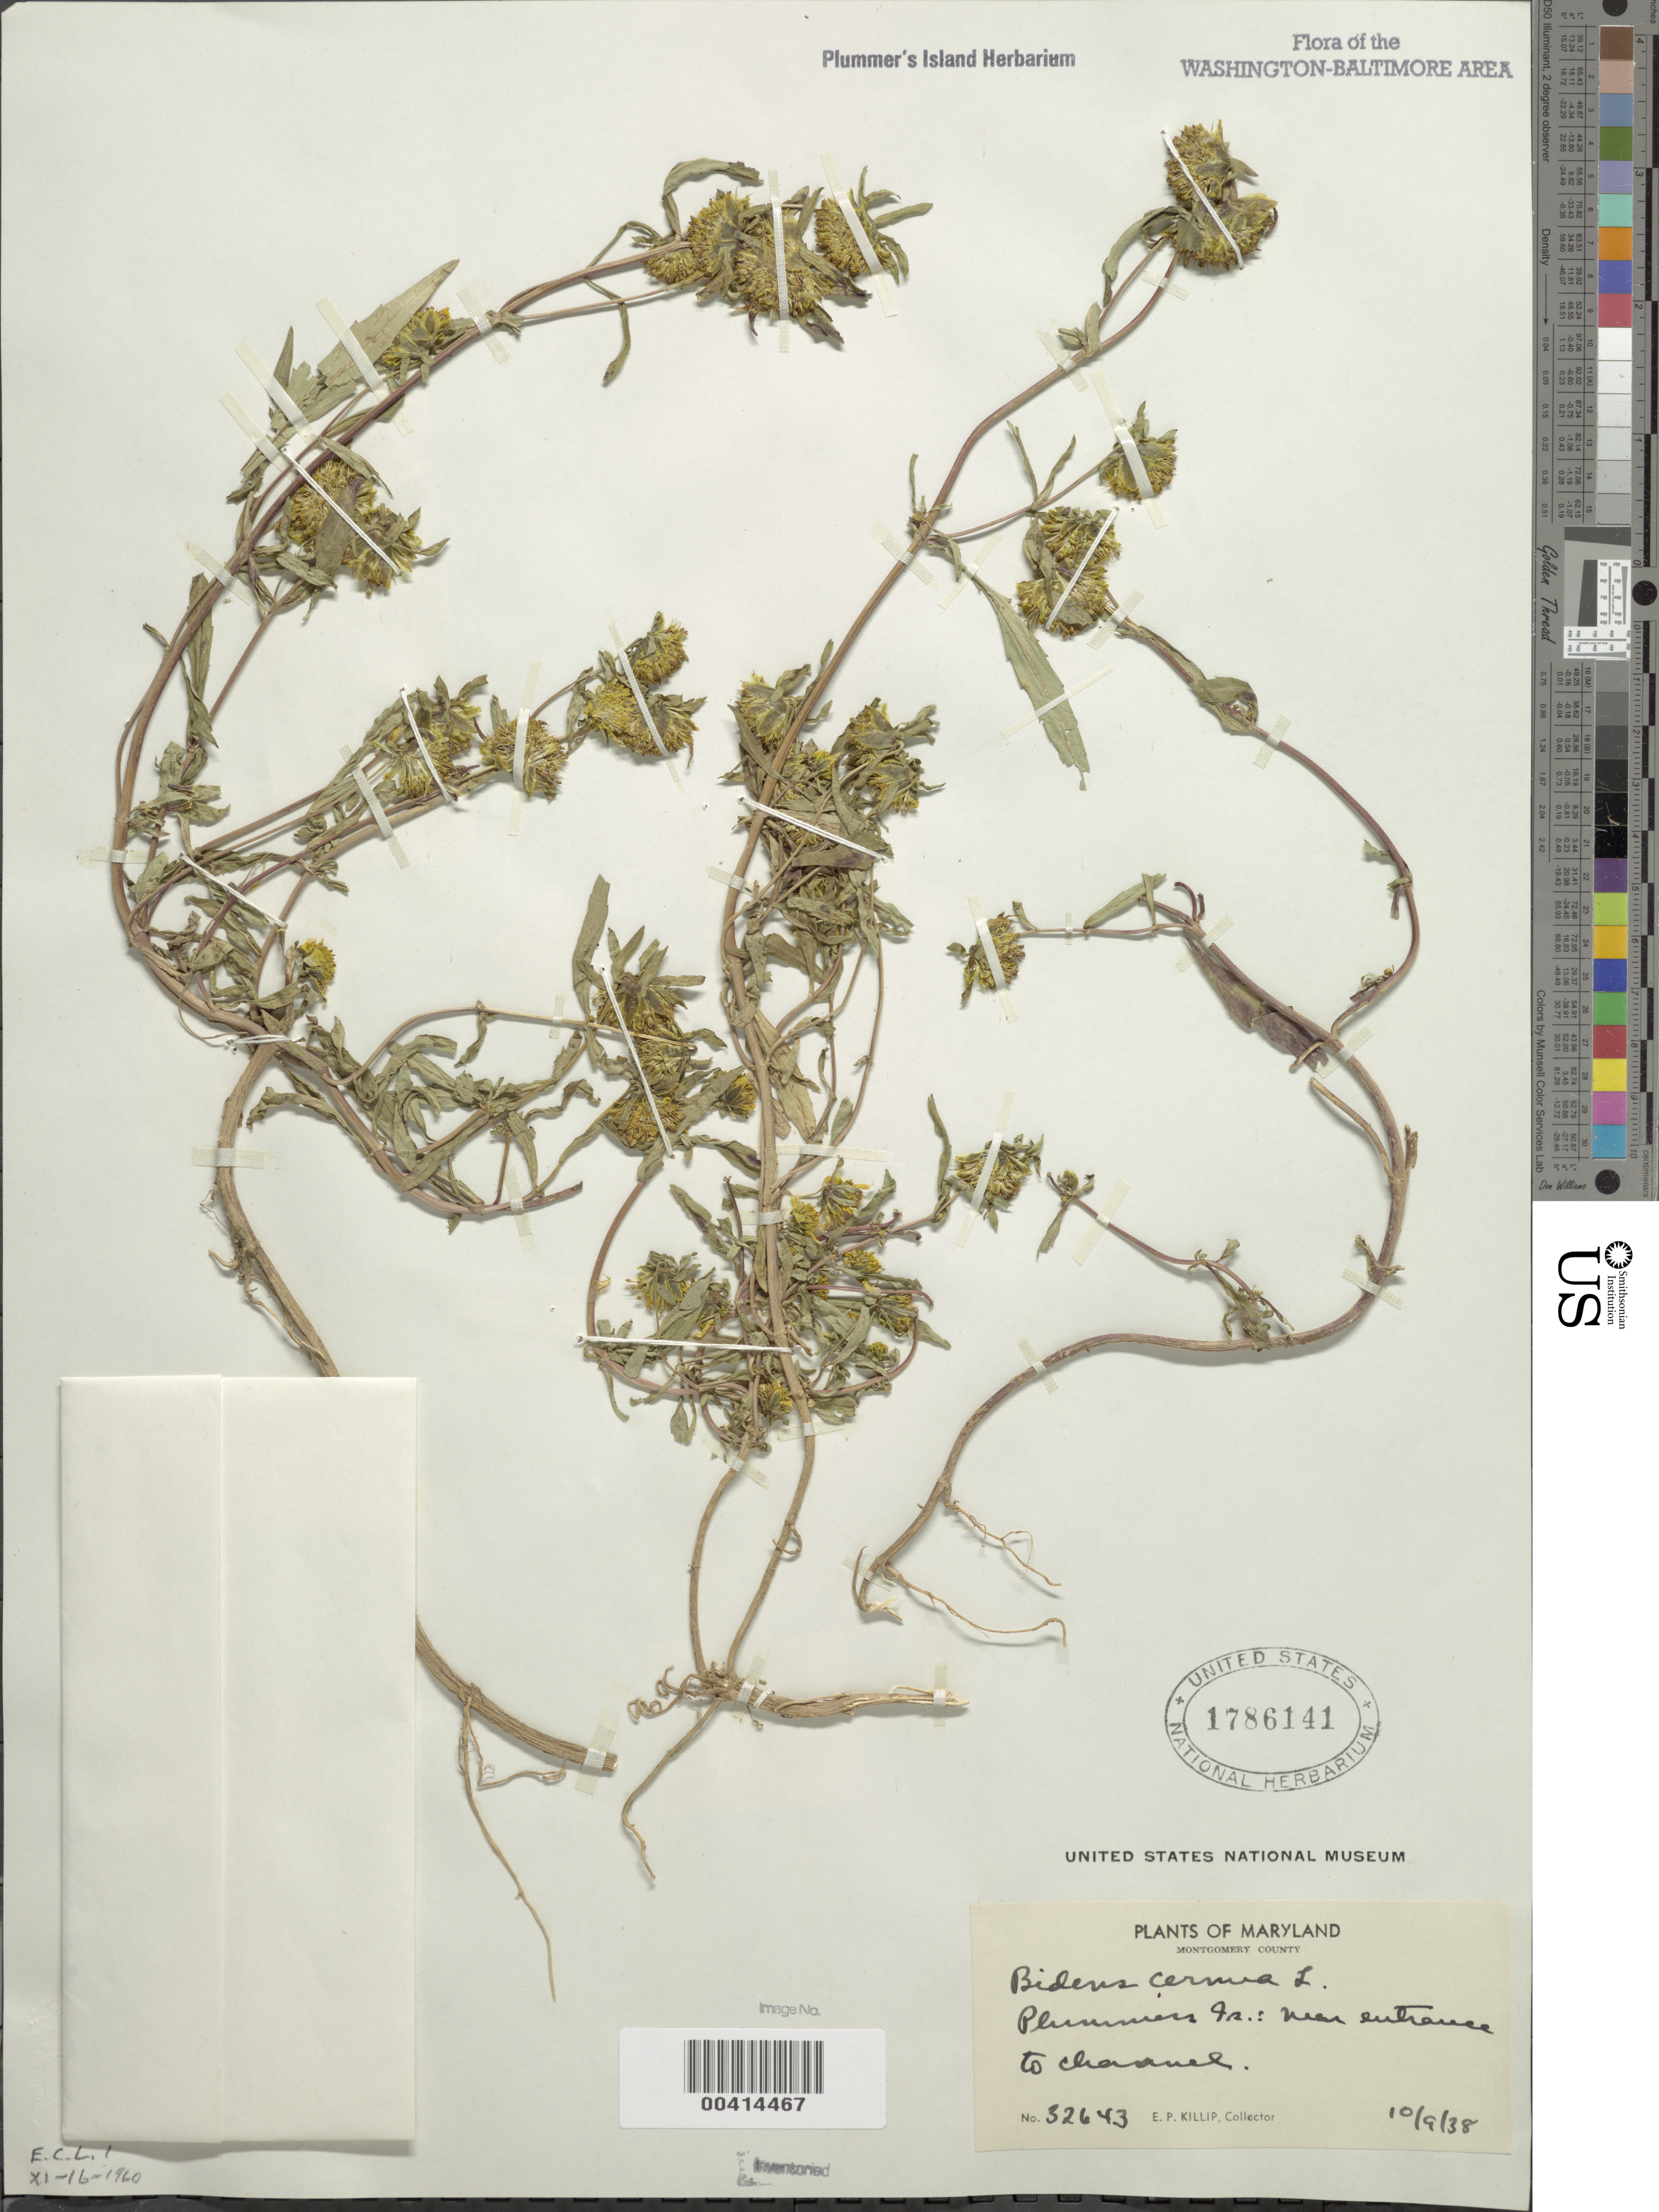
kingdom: Plantae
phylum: Tracheophyta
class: Magnoliopsida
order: Asterales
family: Asteraceae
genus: Bidens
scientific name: Bidens cernua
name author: L.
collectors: E. P. Killip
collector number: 32643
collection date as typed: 09 Oct 1938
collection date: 1938-10-09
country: United States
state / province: Maryland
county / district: Montgomery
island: Plummers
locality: Plummer's Island; near entrance to channel C. & O. Canal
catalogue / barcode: US 1786141